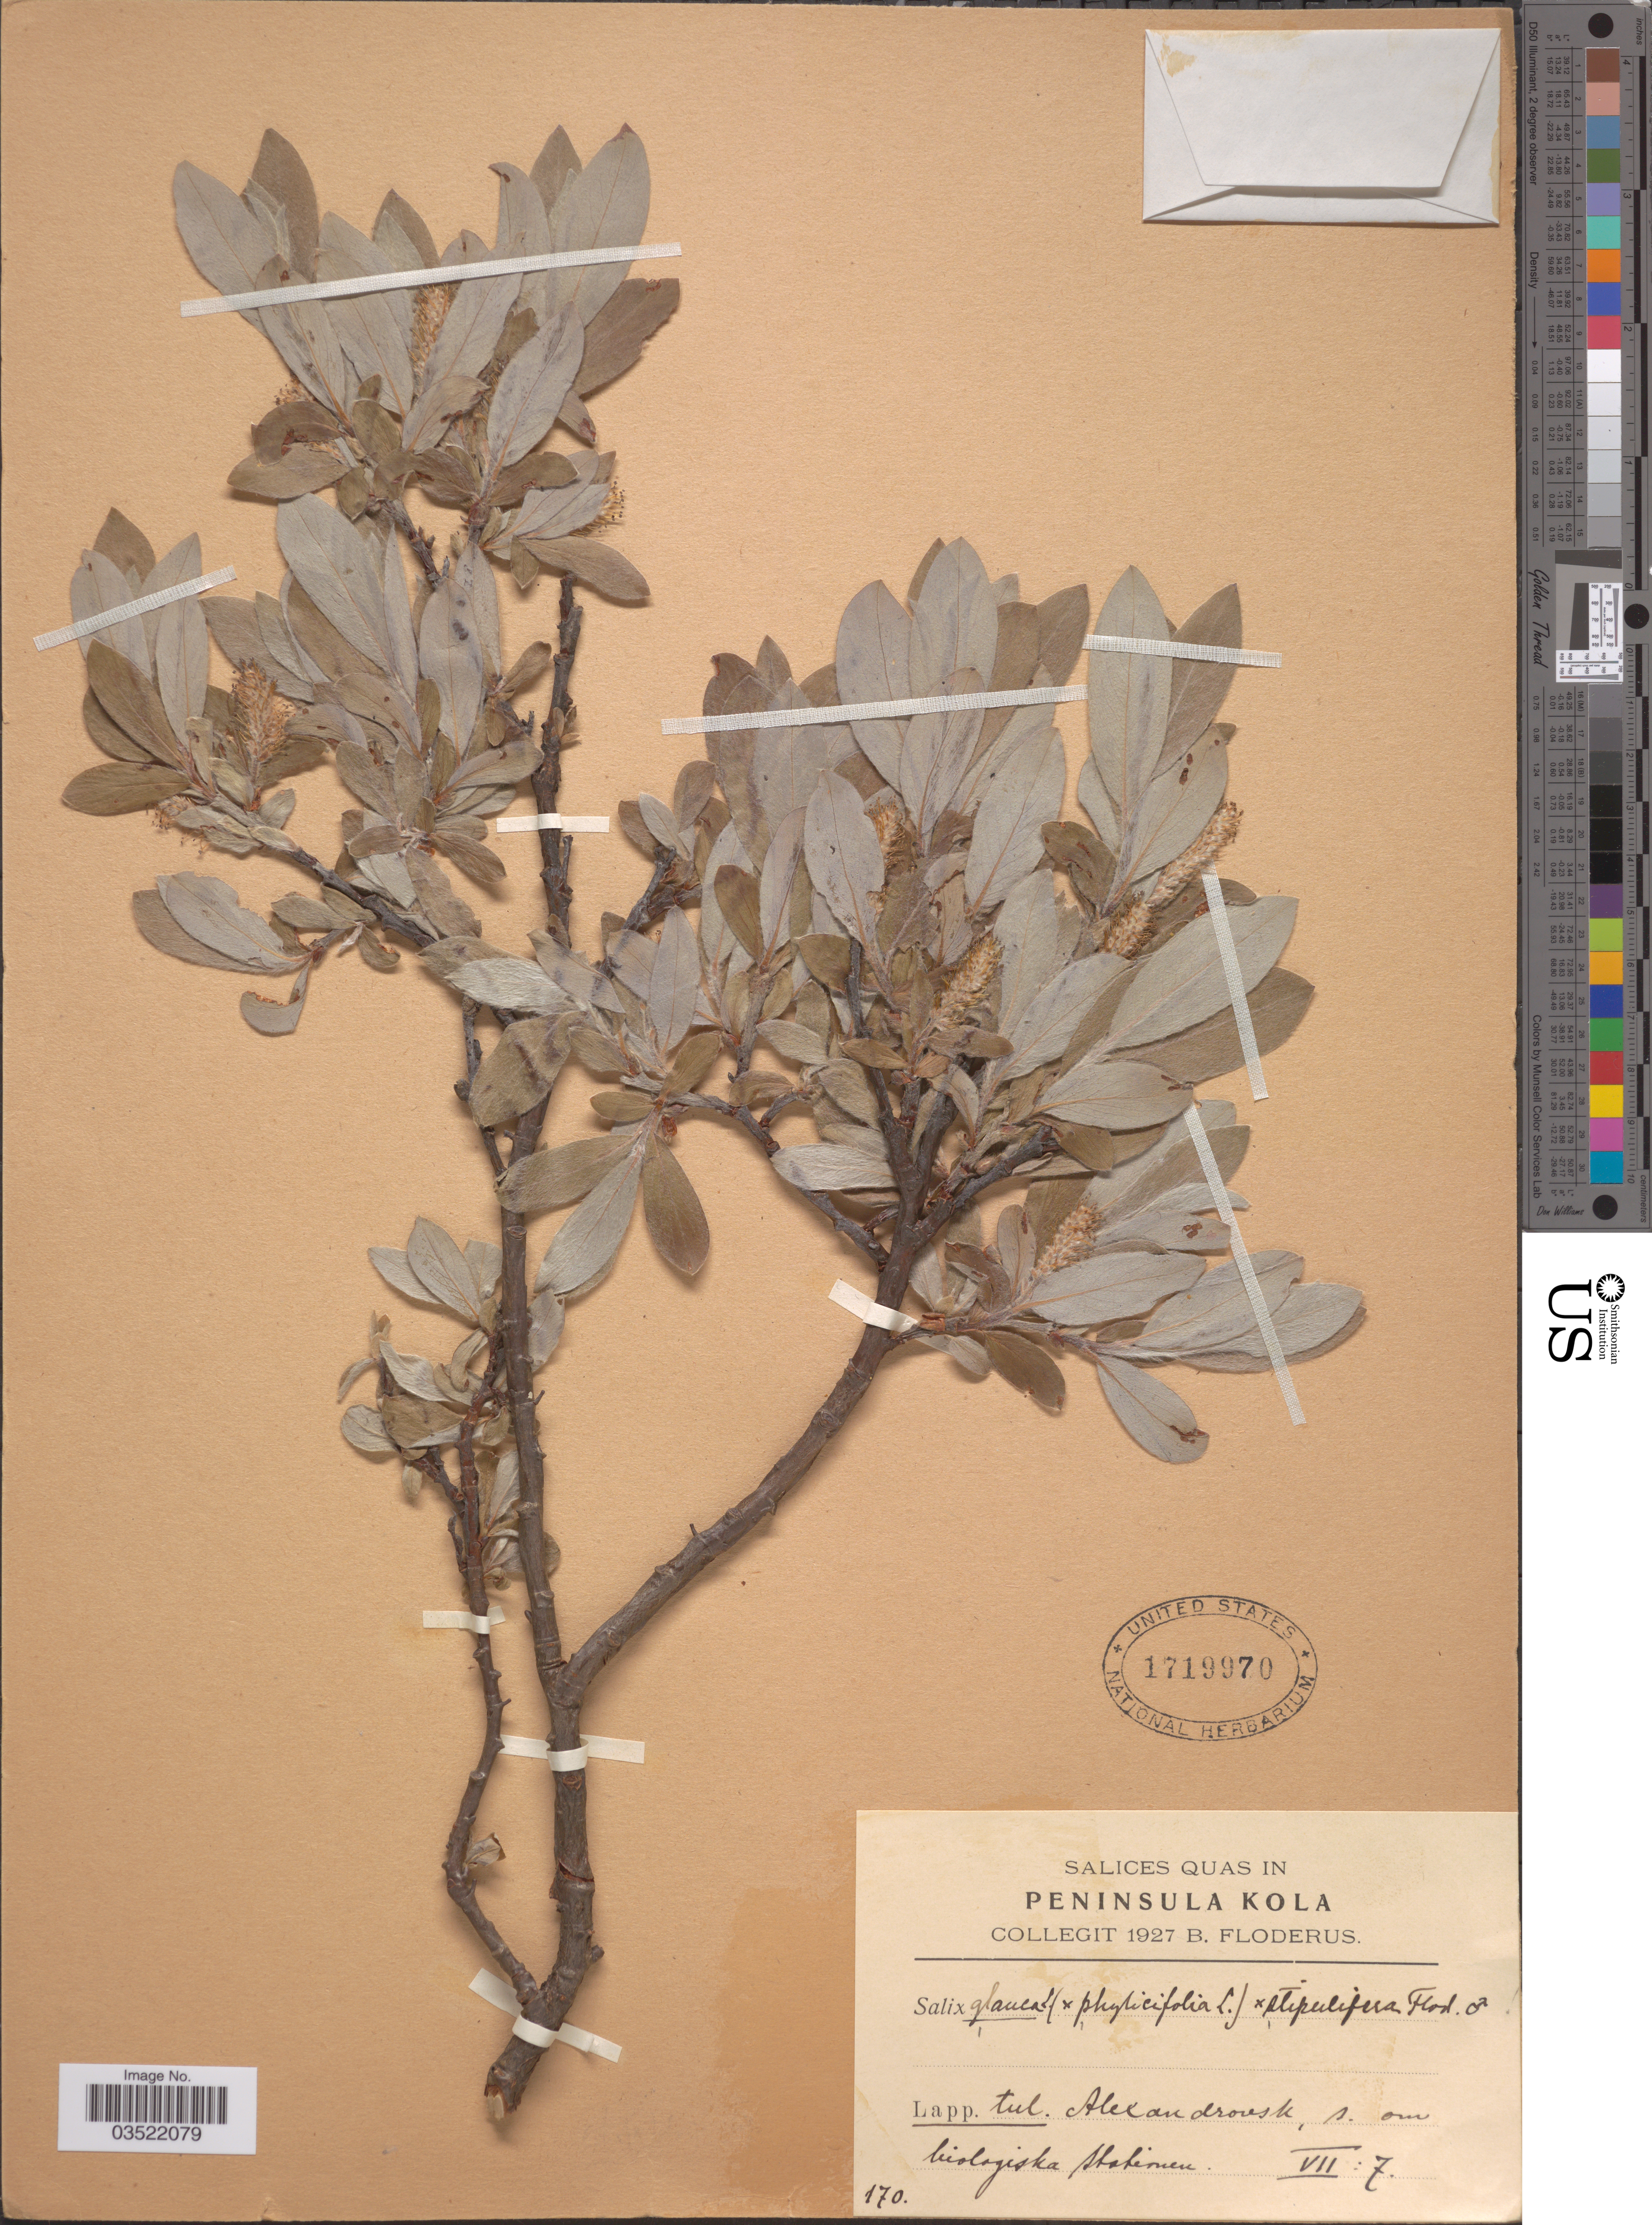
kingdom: Plantae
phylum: Tracheophyta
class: Magnoliopsida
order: Malpighiales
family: Salicaceae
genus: Salix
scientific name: Salix glauca x S. phylicifolia L. x S. stipulifera Flod. ex Hayren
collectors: B. G. O. Floderus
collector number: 170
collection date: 1927-07-07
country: Russian Federation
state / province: Murmansk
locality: Peninsula Kola. Lapp. tul. Alexandrovsk, s. om biologiska stationen.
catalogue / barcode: US 1719970